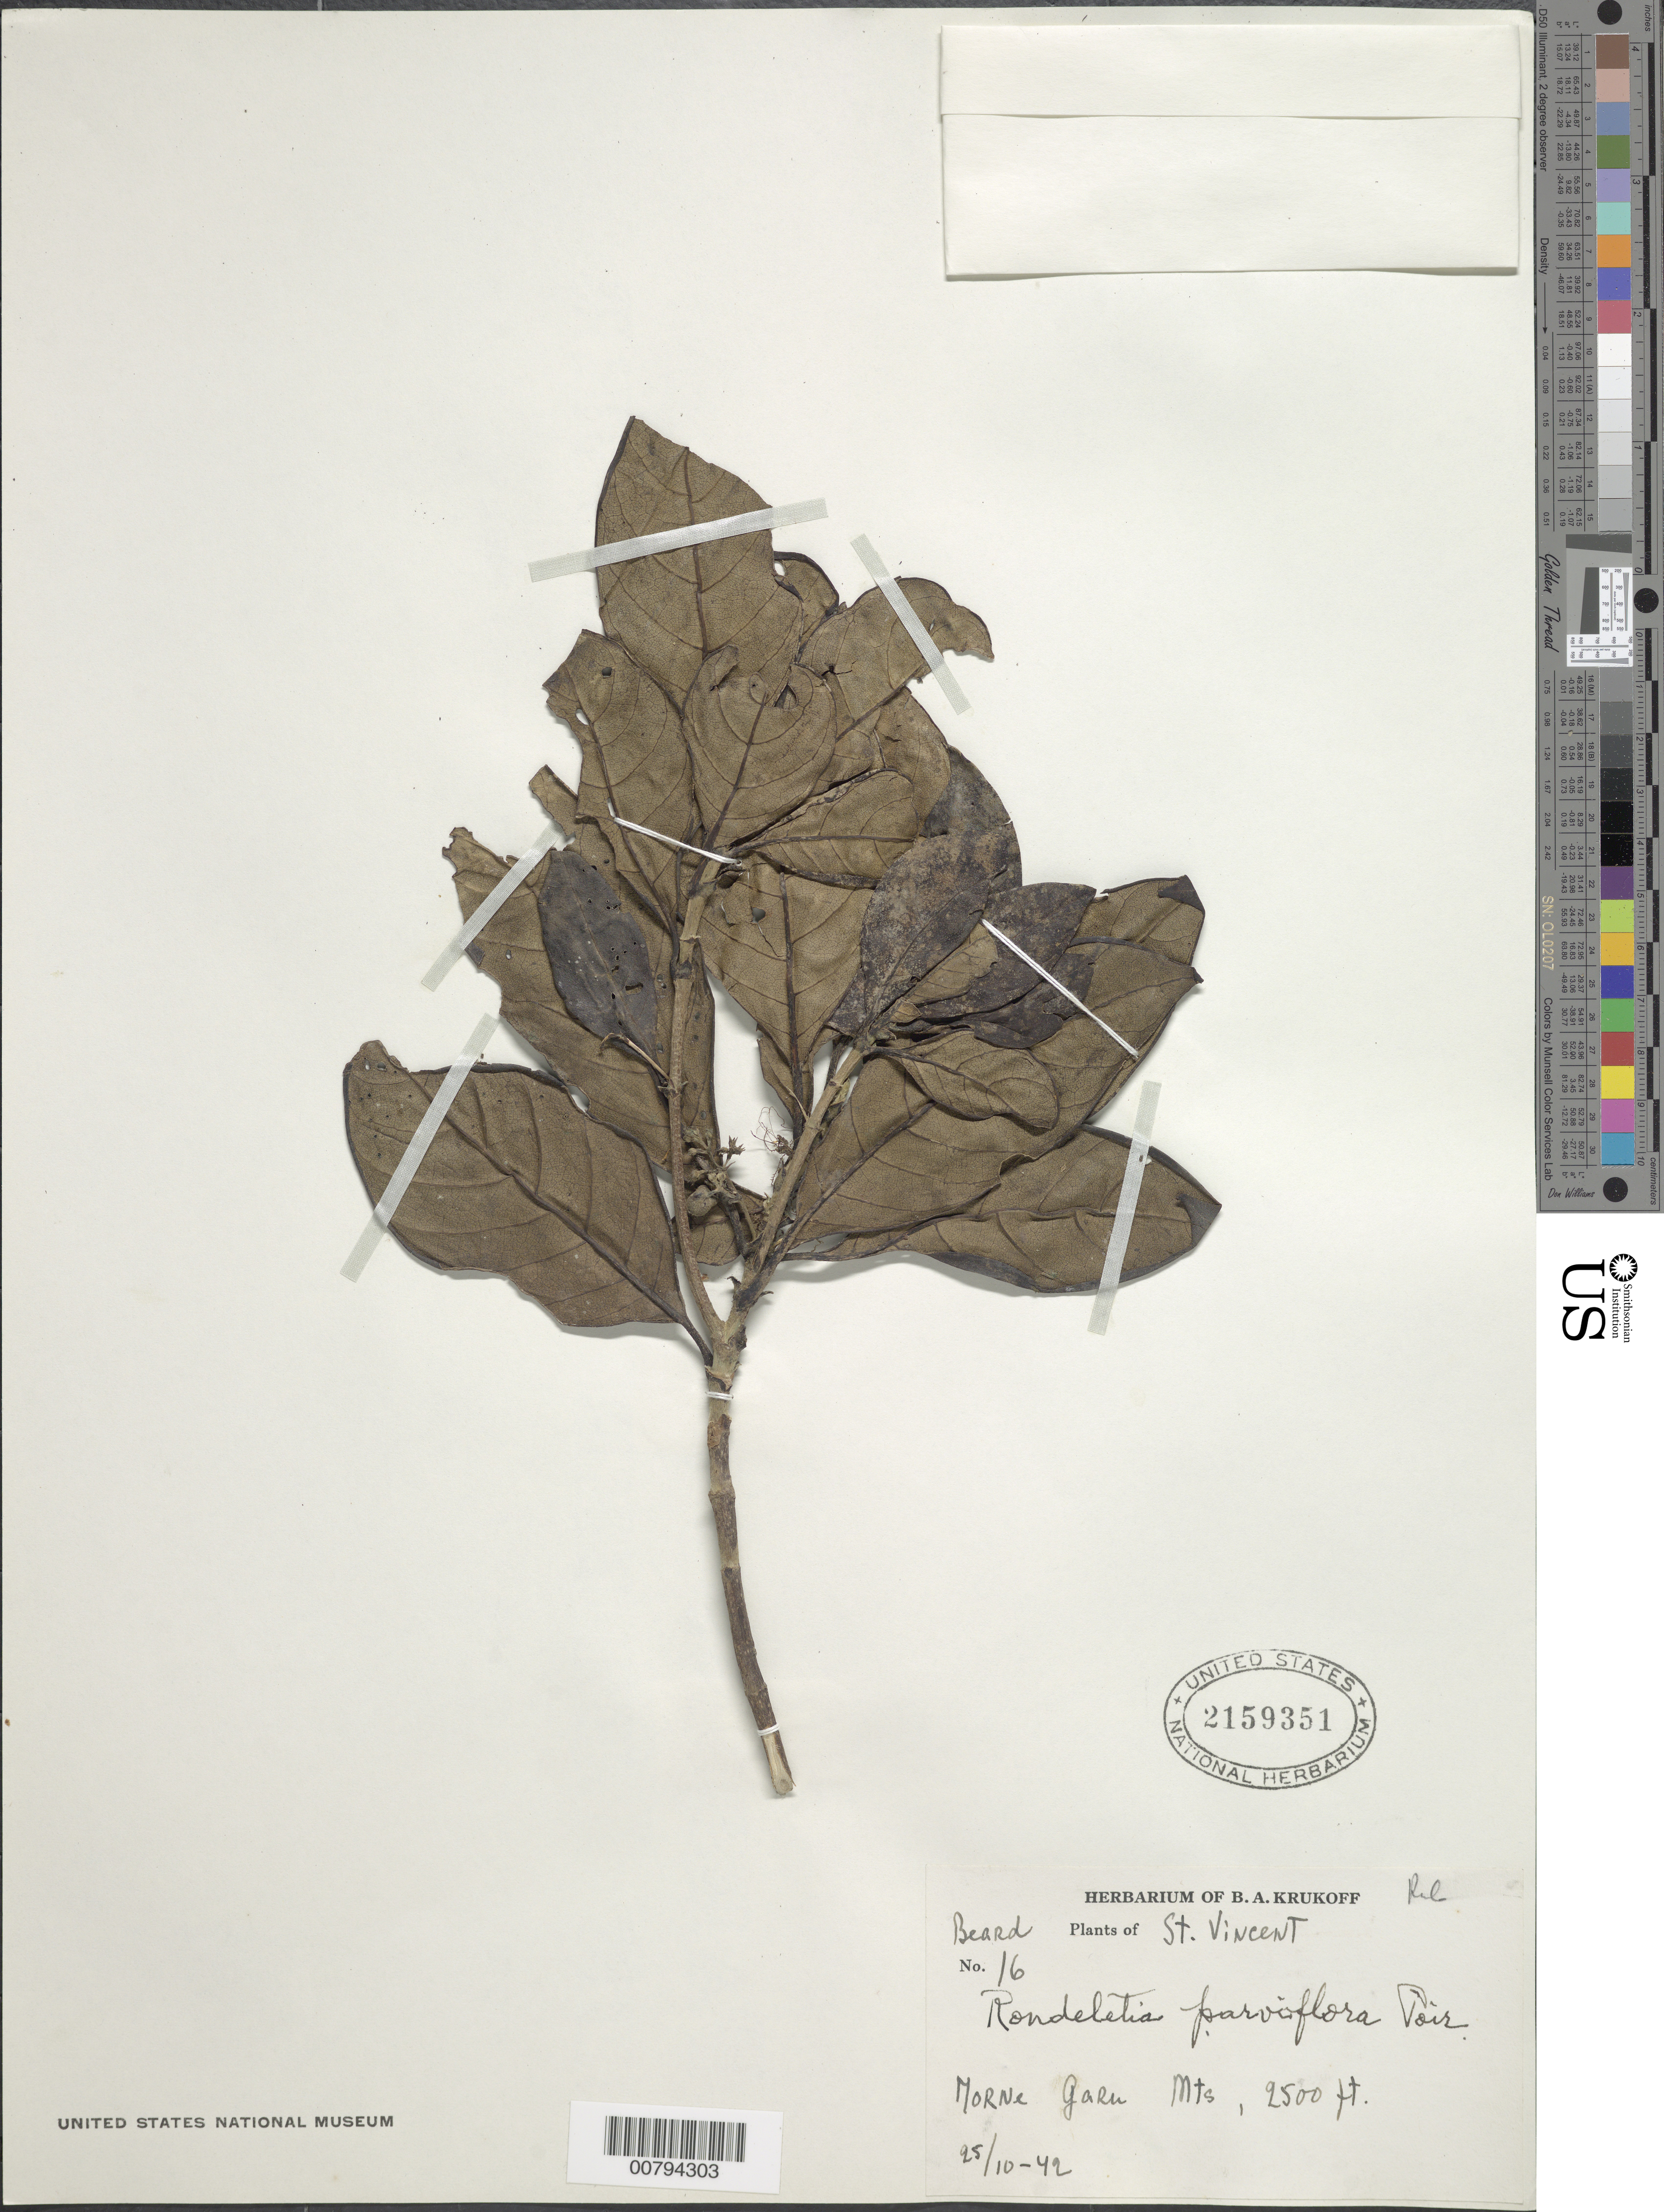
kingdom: Plantae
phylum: Tracheophyta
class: Magnoliopsida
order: Gentianales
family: Rubiaceae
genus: Rondeletia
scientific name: Rondeletia parviflora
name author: Poir.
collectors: J. Beard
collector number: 16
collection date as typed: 25 Oct 1942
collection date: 1942-10-25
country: St. Vincent - Grenadines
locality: Morne Garu Mts.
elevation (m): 762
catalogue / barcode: US 2159351